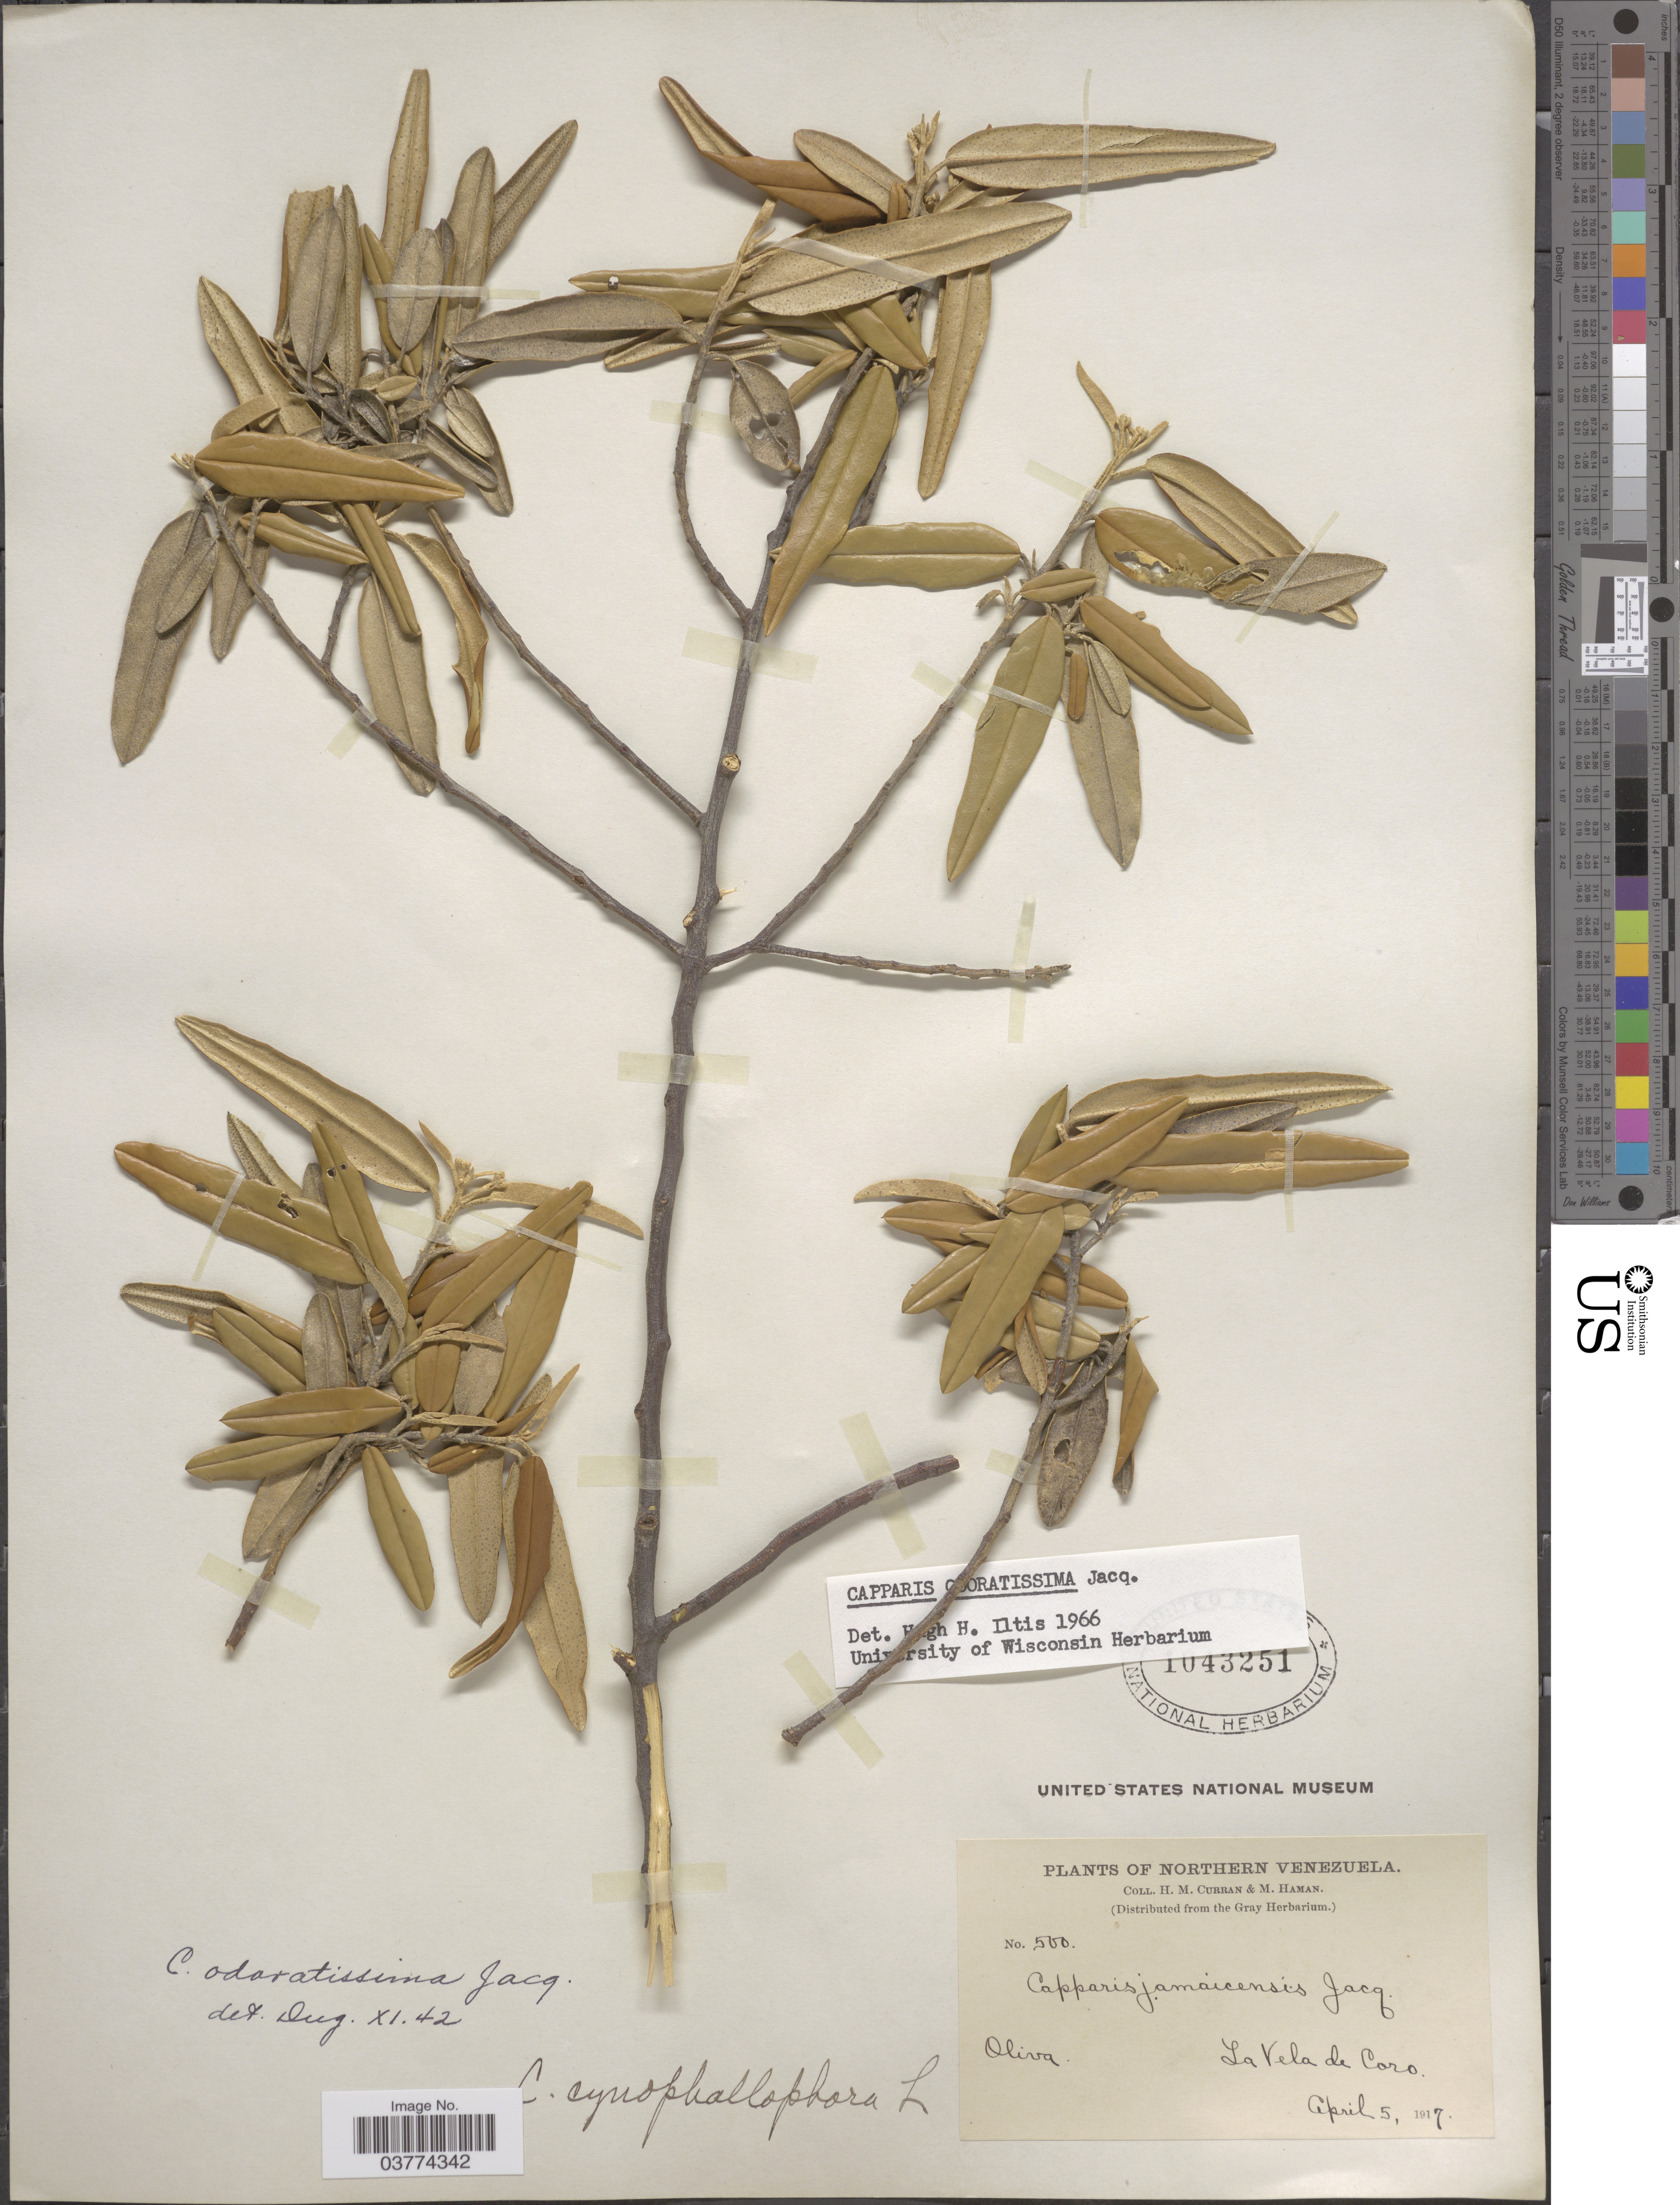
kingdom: Plantae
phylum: Tracheophyta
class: Magnoliopsida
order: Brassicales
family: Capparaceae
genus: Quadrella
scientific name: Quadrella odoratissima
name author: (Jacq.) Hutch.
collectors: H. M. Curran & M. Haman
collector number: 500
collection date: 1917-04-05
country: Venezuela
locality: Northern Venezuela. La Vela de Coro.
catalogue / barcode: US 1043251